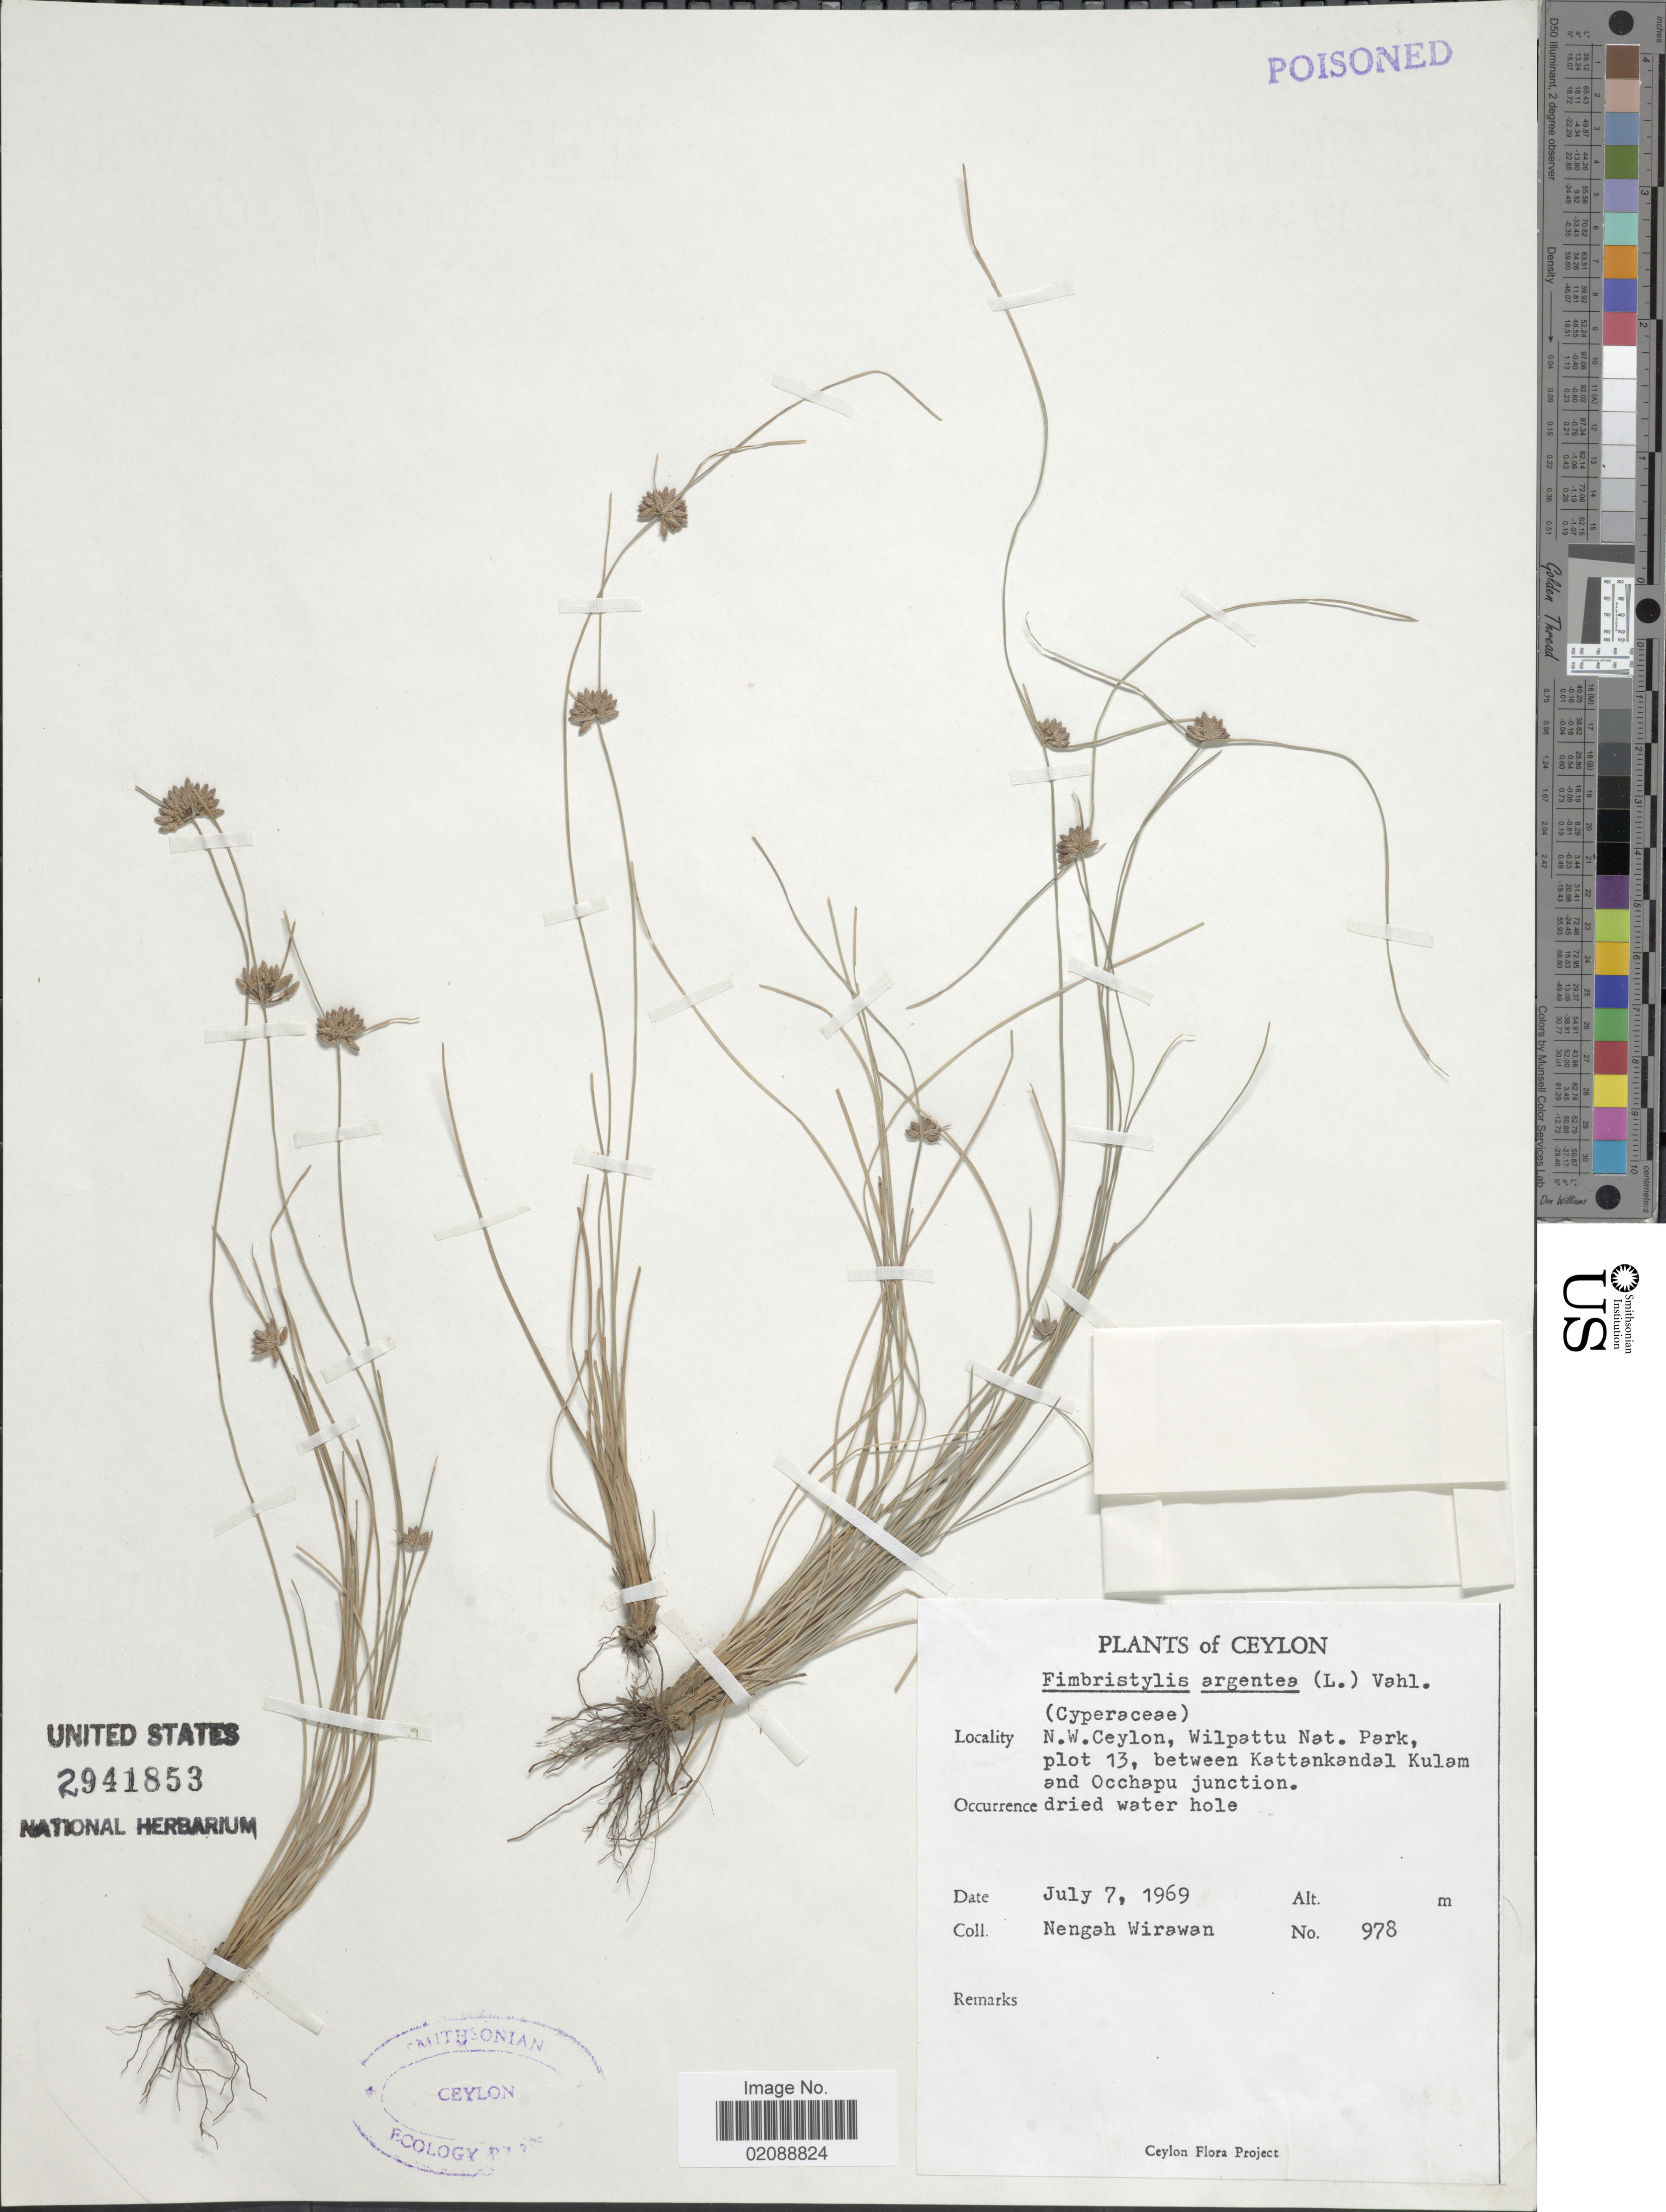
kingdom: Plantae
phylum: Tracheophyta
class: Liliopsida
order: Poales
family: Cyperaceae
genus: Fimbristylis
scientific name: Fimbristylis argentea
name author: (Rottb.) Vahl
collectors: N. Wirawan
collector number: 978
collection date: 1969-07-07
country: Sri Lanka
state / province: North Western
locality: Ceylon, Wilpattu Nat. Park, plot 13, between Kattankandal Kulam and Occhapu junction.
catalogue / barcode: US 2941853